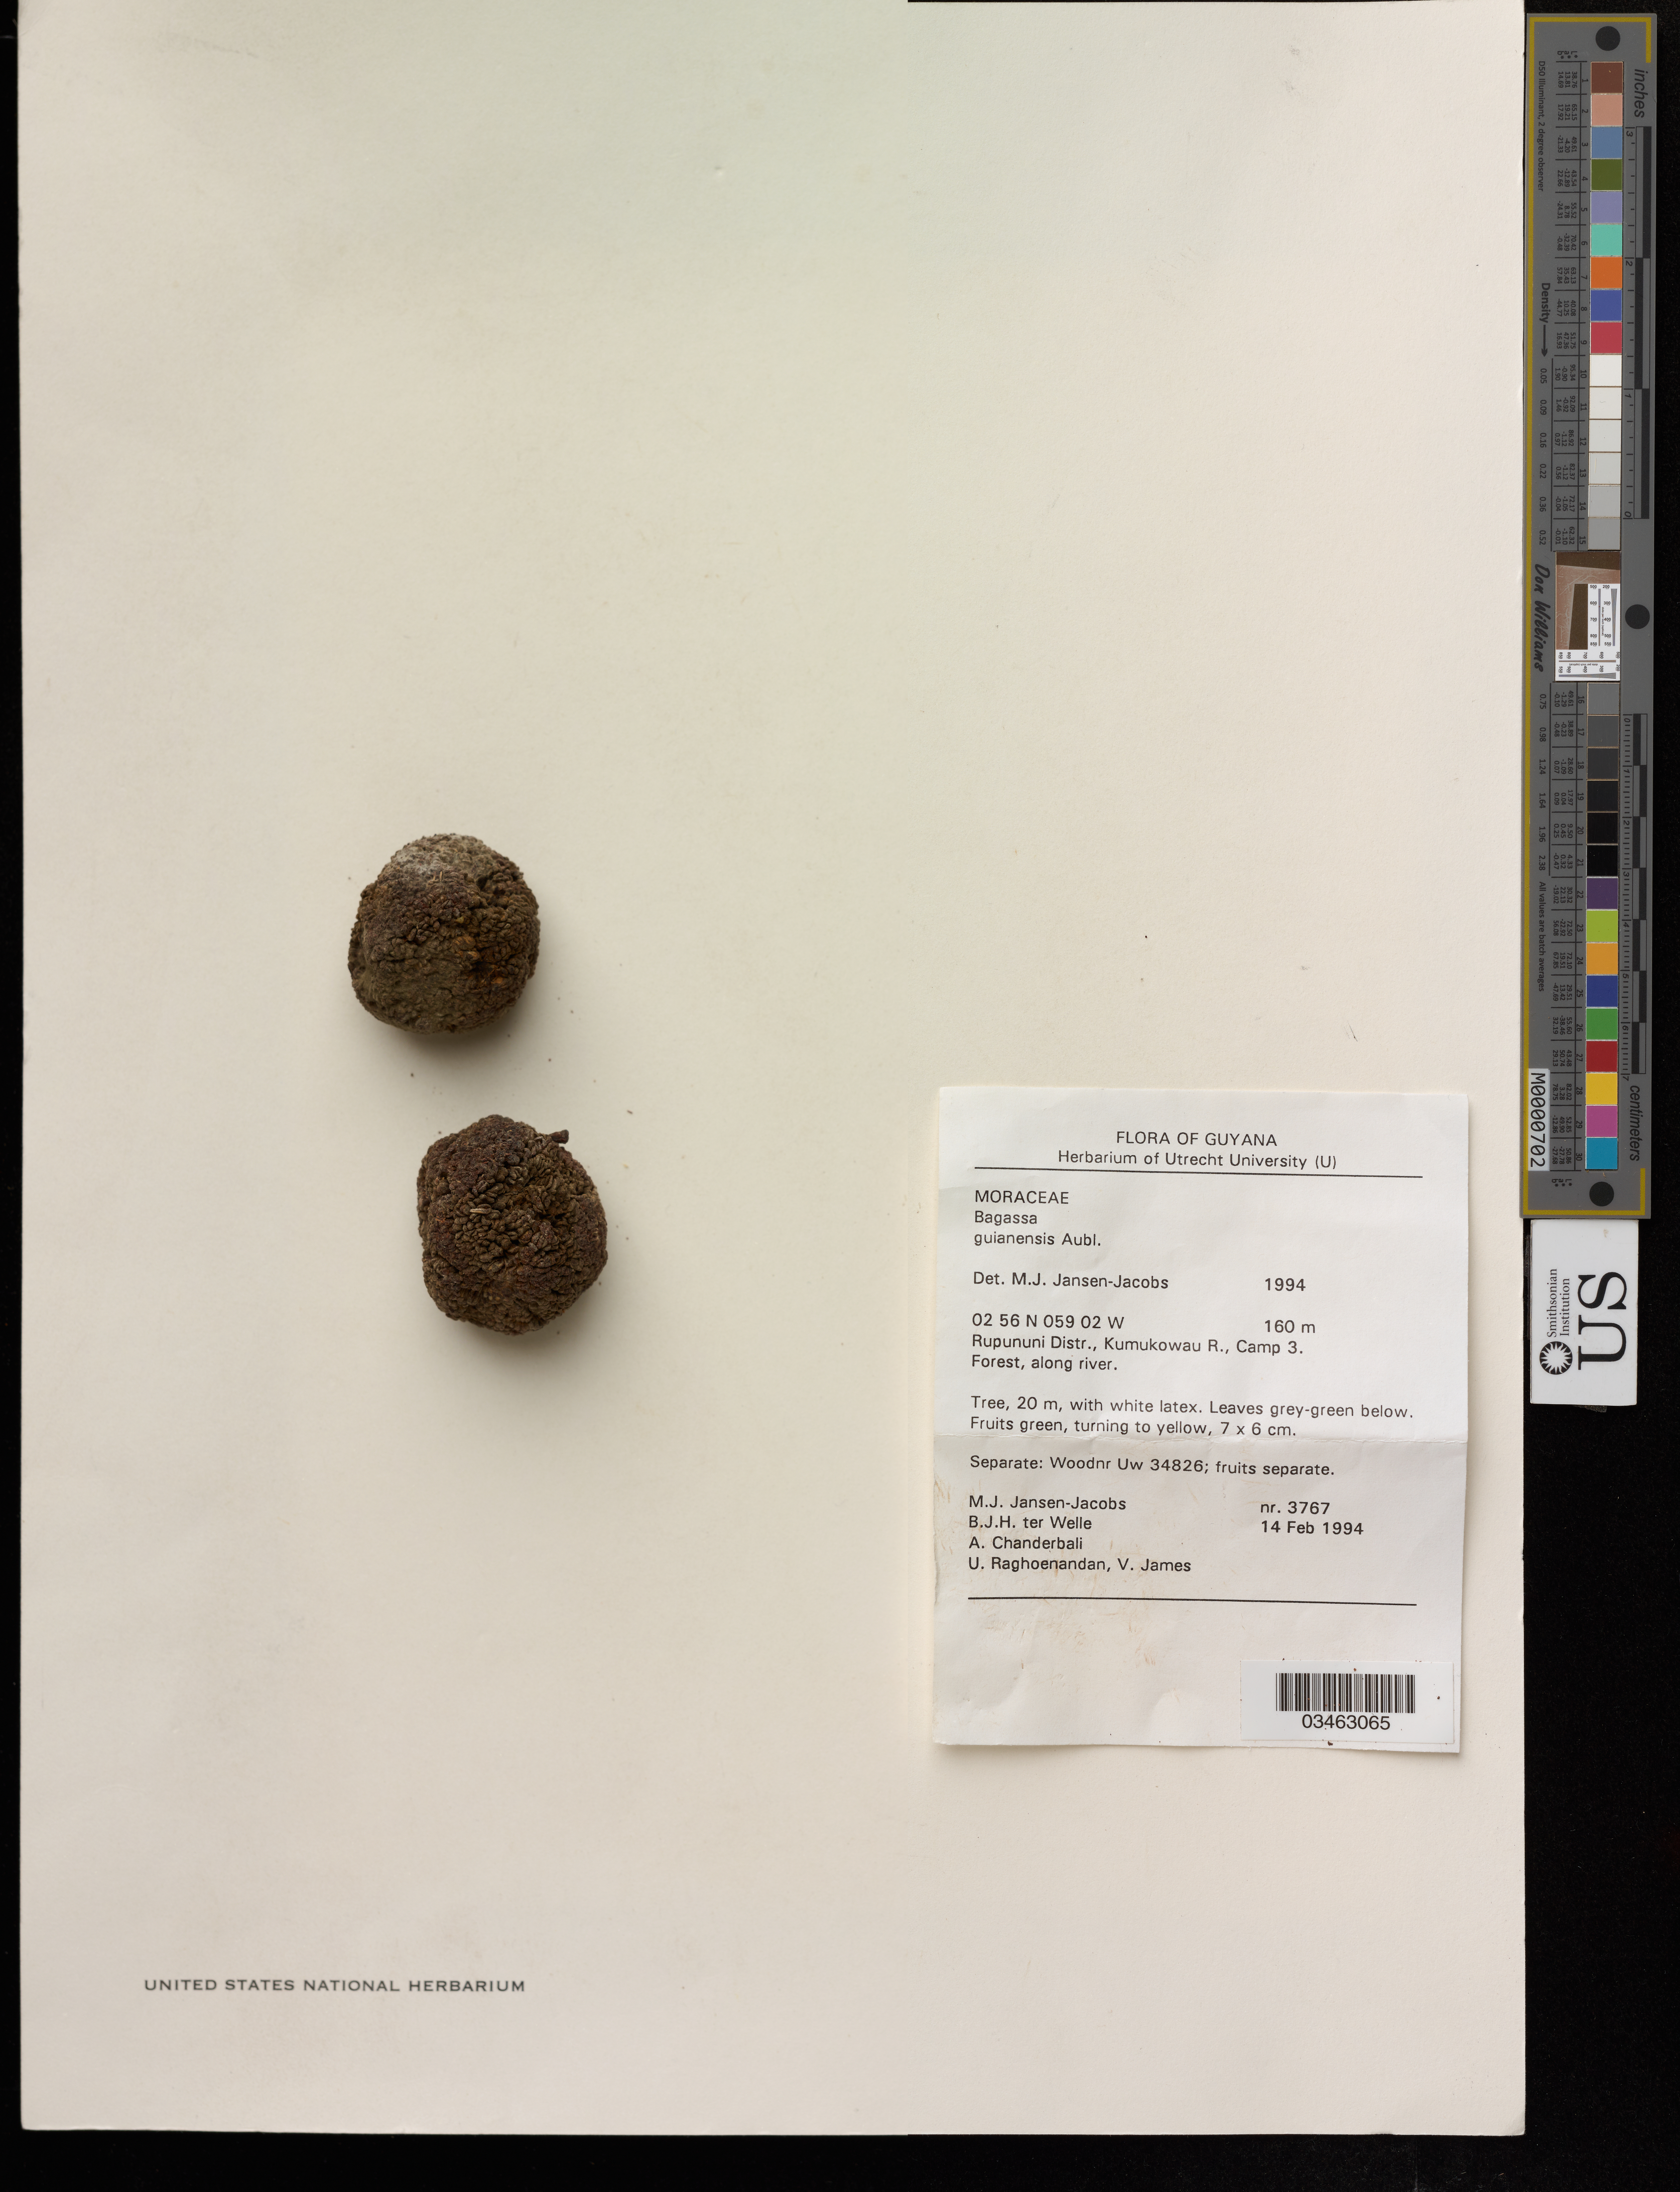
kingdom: Plantae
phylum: Tracheophyta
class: Magnoliopsida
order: Rosales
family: Moraceae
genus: Bagassa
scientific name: Bagassa guianensis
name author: Aubl.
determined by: Jansen-Jacobs, M. J., (U), Nationaal Herbarium Nederland, Utrecht University branch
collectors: M. J. Jansen-Jacobs, B. Welle, A. S. Chanderbali, U. Raghoenandan & V. James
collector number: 3767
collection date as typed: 14-Feb-94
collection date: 1994-02-14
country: Guyana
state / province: U. Takutu-U. Essequibo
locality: Kumukowau R., Camp 3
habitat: Forest, along river.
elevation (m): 160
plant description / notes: Collection Number 3767 is for separate fruits for Wood Collection Number 34826.